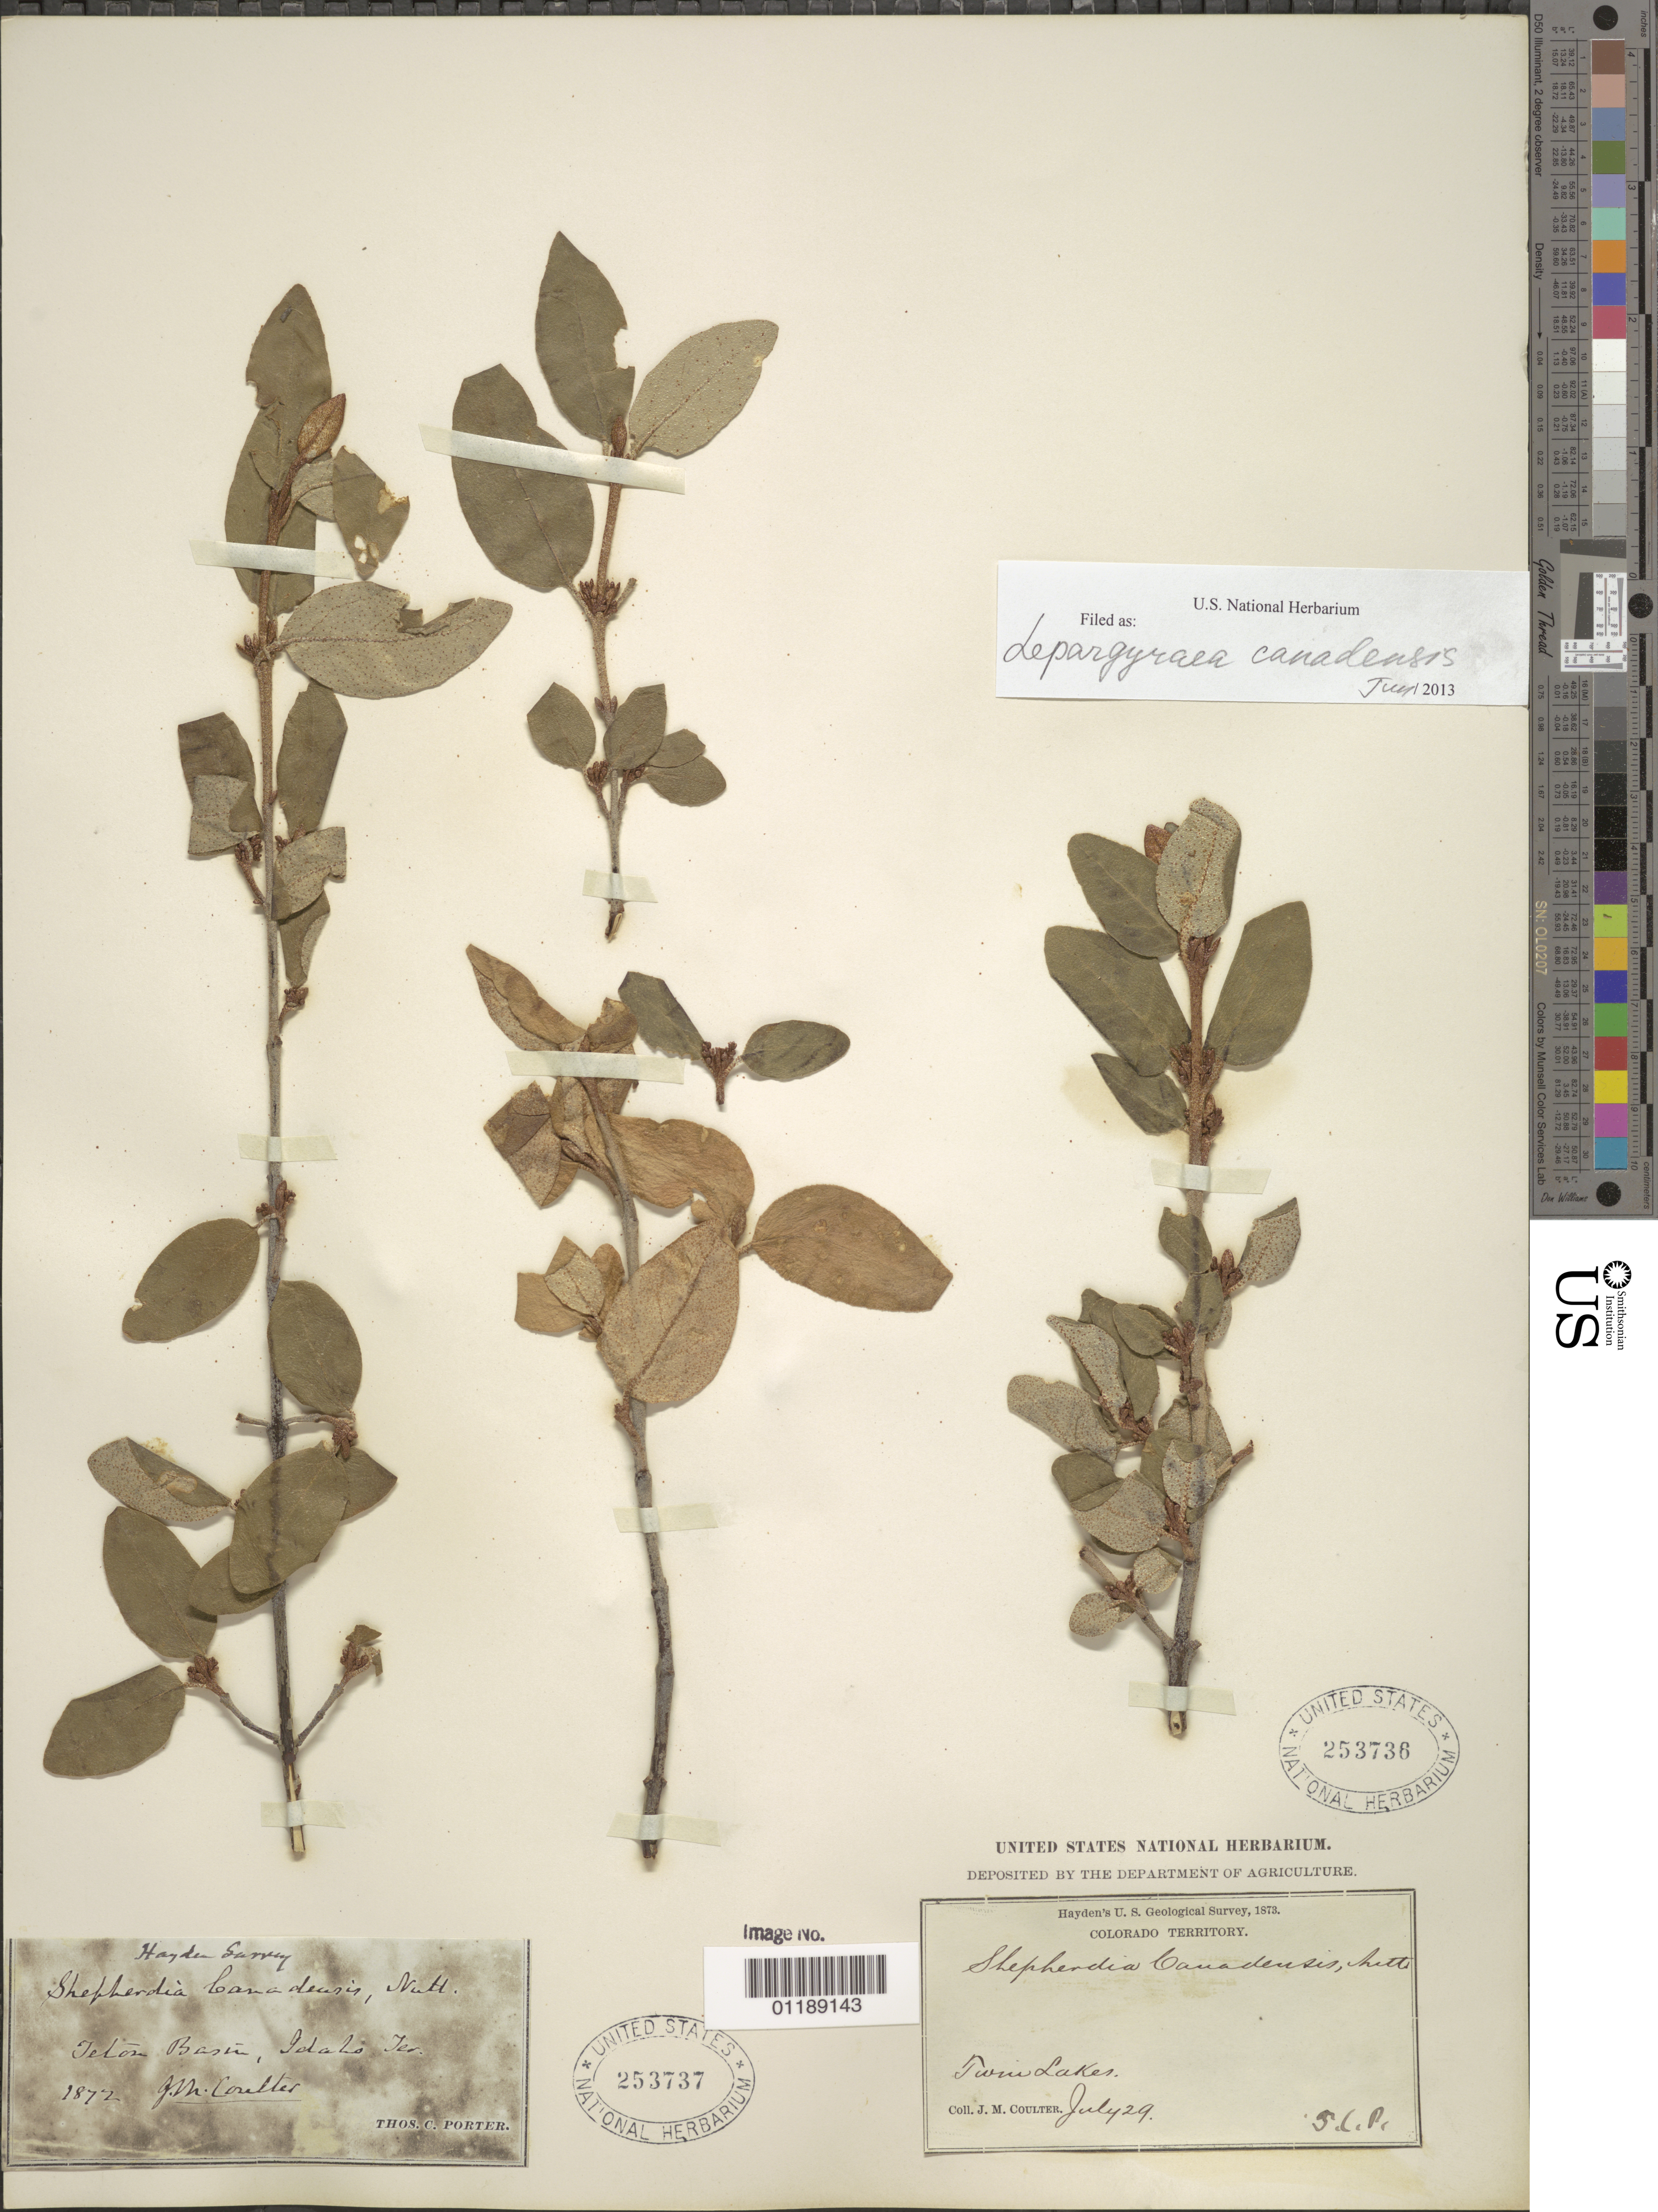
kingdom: Plantae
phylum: Tracheophyta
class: Magnoliopsida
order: Rosales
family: Elaeagnaceae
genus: Shepherdia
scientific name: Shepherdia canadensis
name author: (L.) Nutt.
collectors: J. M. Coulter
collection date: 1873-07-29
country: United States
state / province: Colorado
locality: Twin Lakes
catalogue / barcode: US 253736